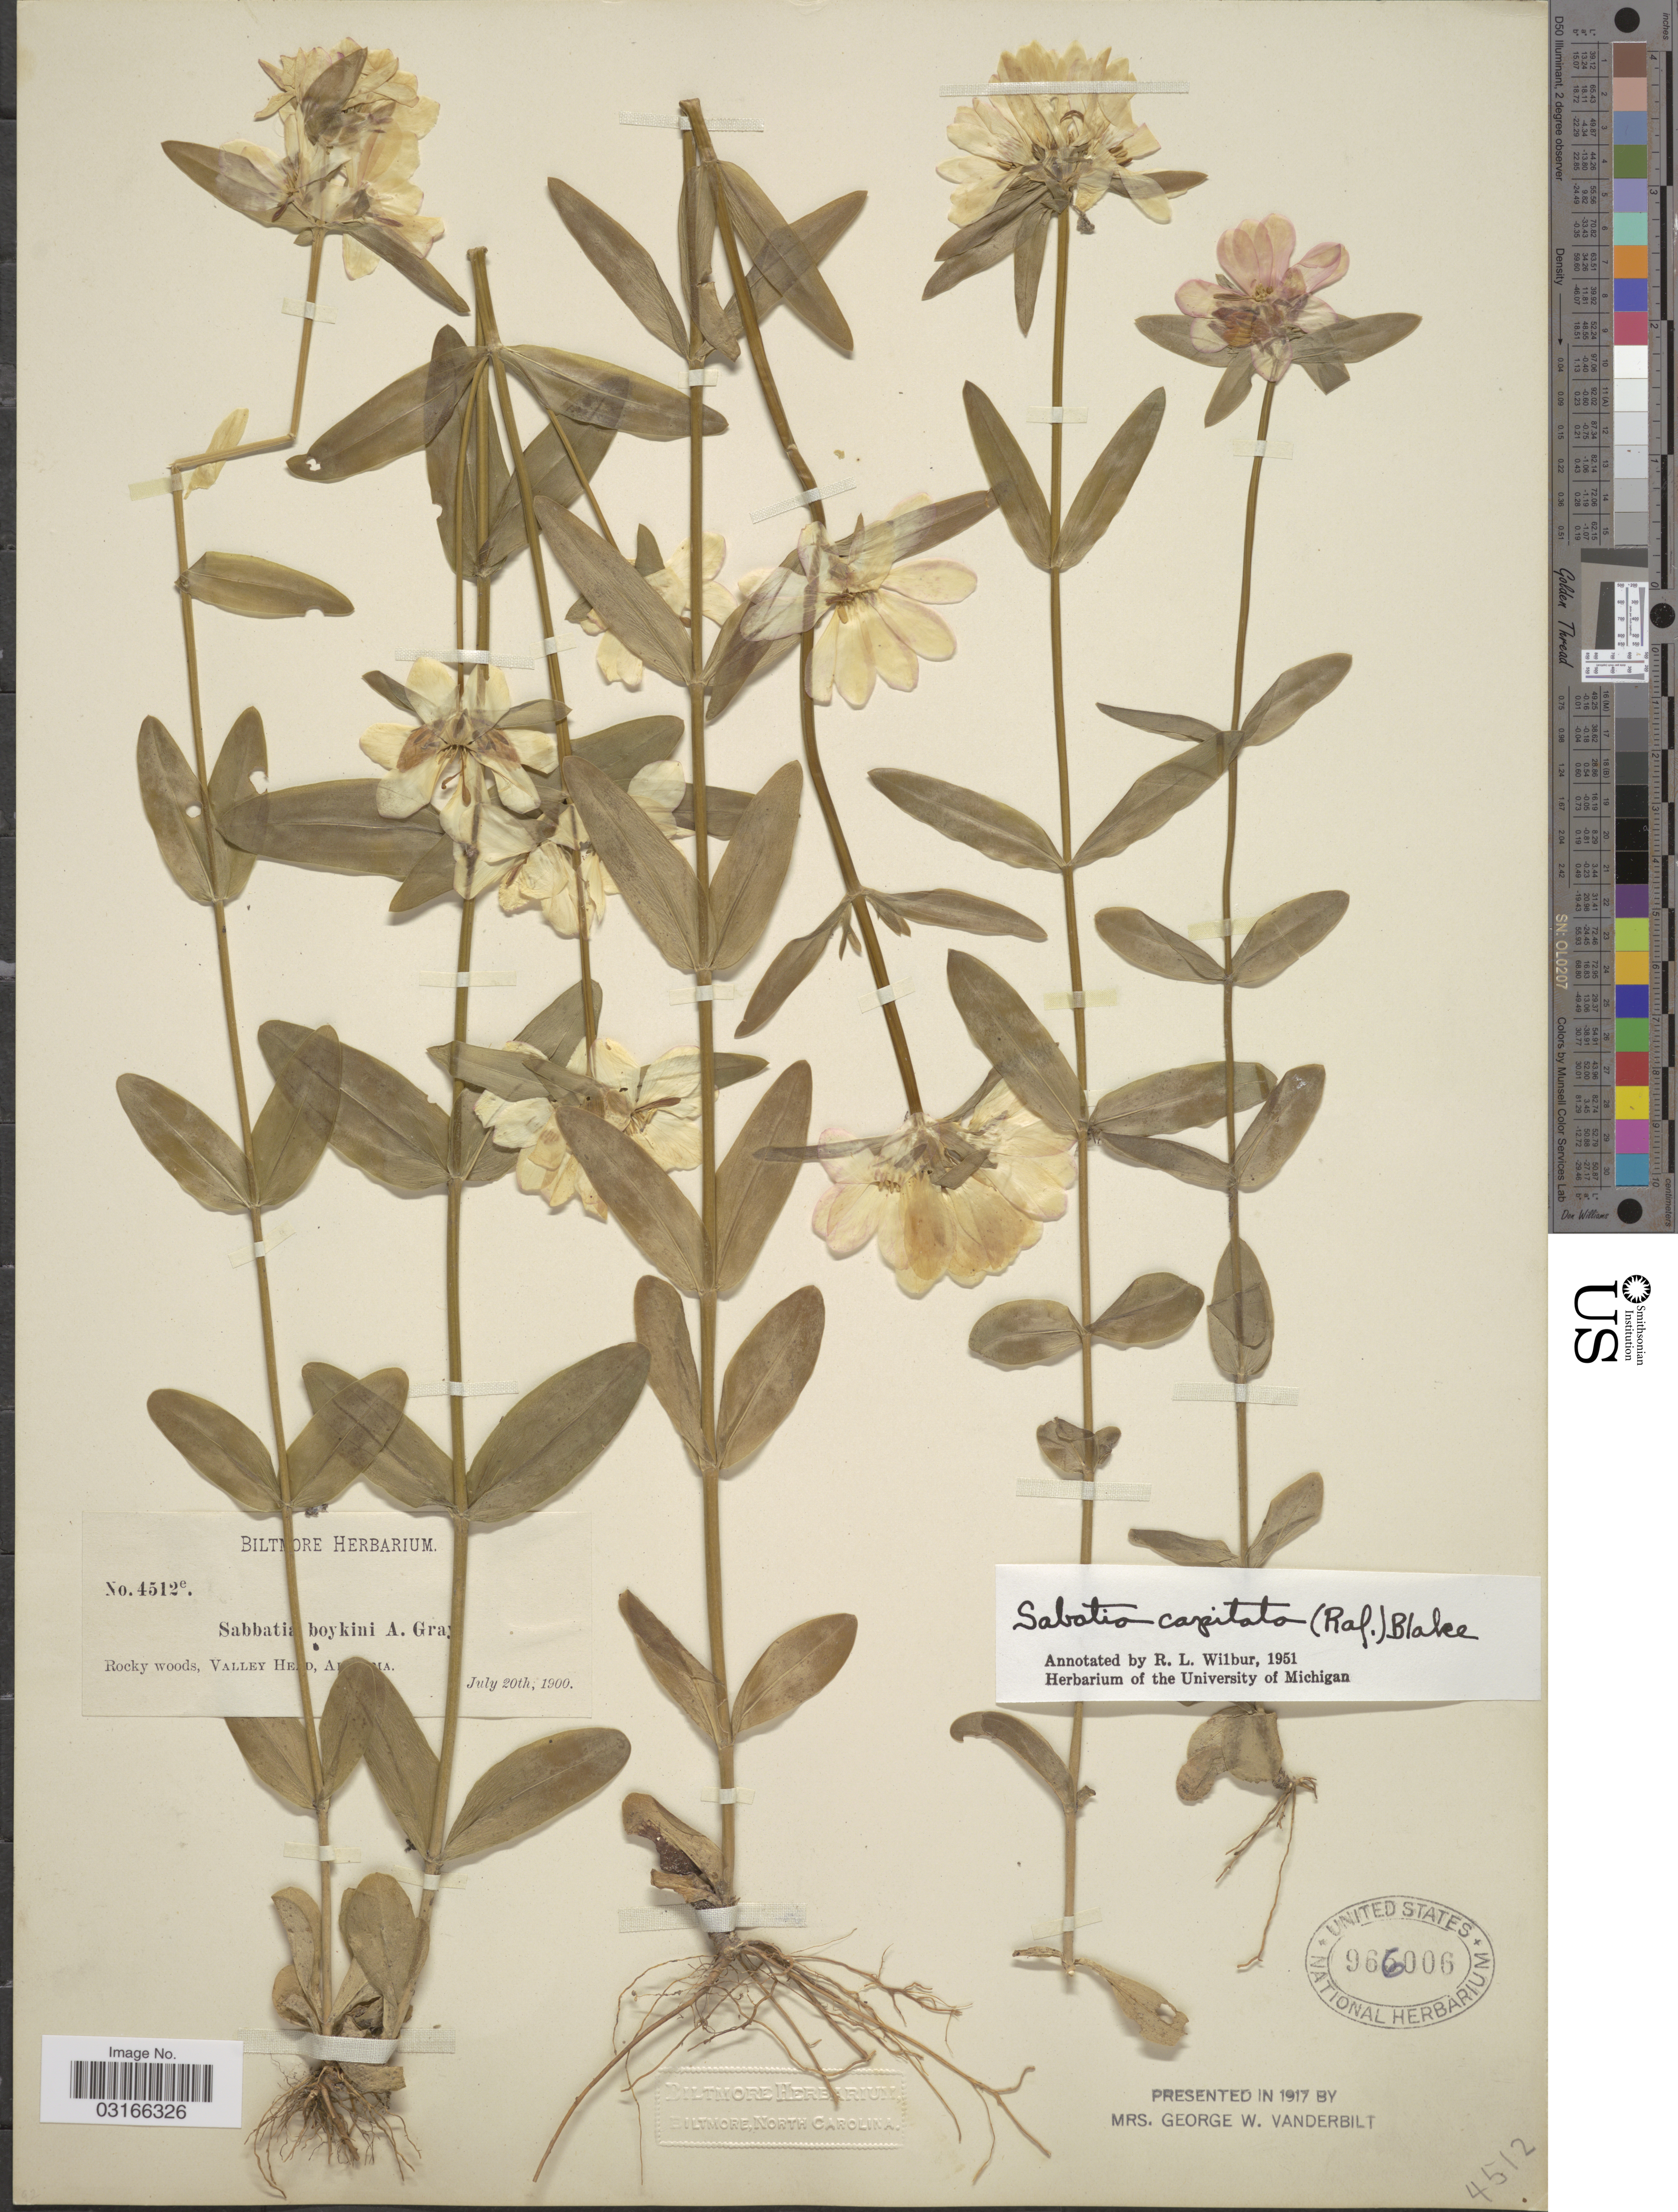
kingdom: Plantae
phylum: Tracheophyta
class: Magnoliopsida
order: Gentianales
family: Gentianaceae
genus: Sabatia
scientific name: Sabatia capitata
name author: (Raf.) S.F. Blake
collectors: ex herb. Biltmore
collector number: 4512e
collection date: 1900-07-20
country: United States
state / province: Alabama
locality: Rocky woods, Valley Head.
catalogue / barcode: US 966006